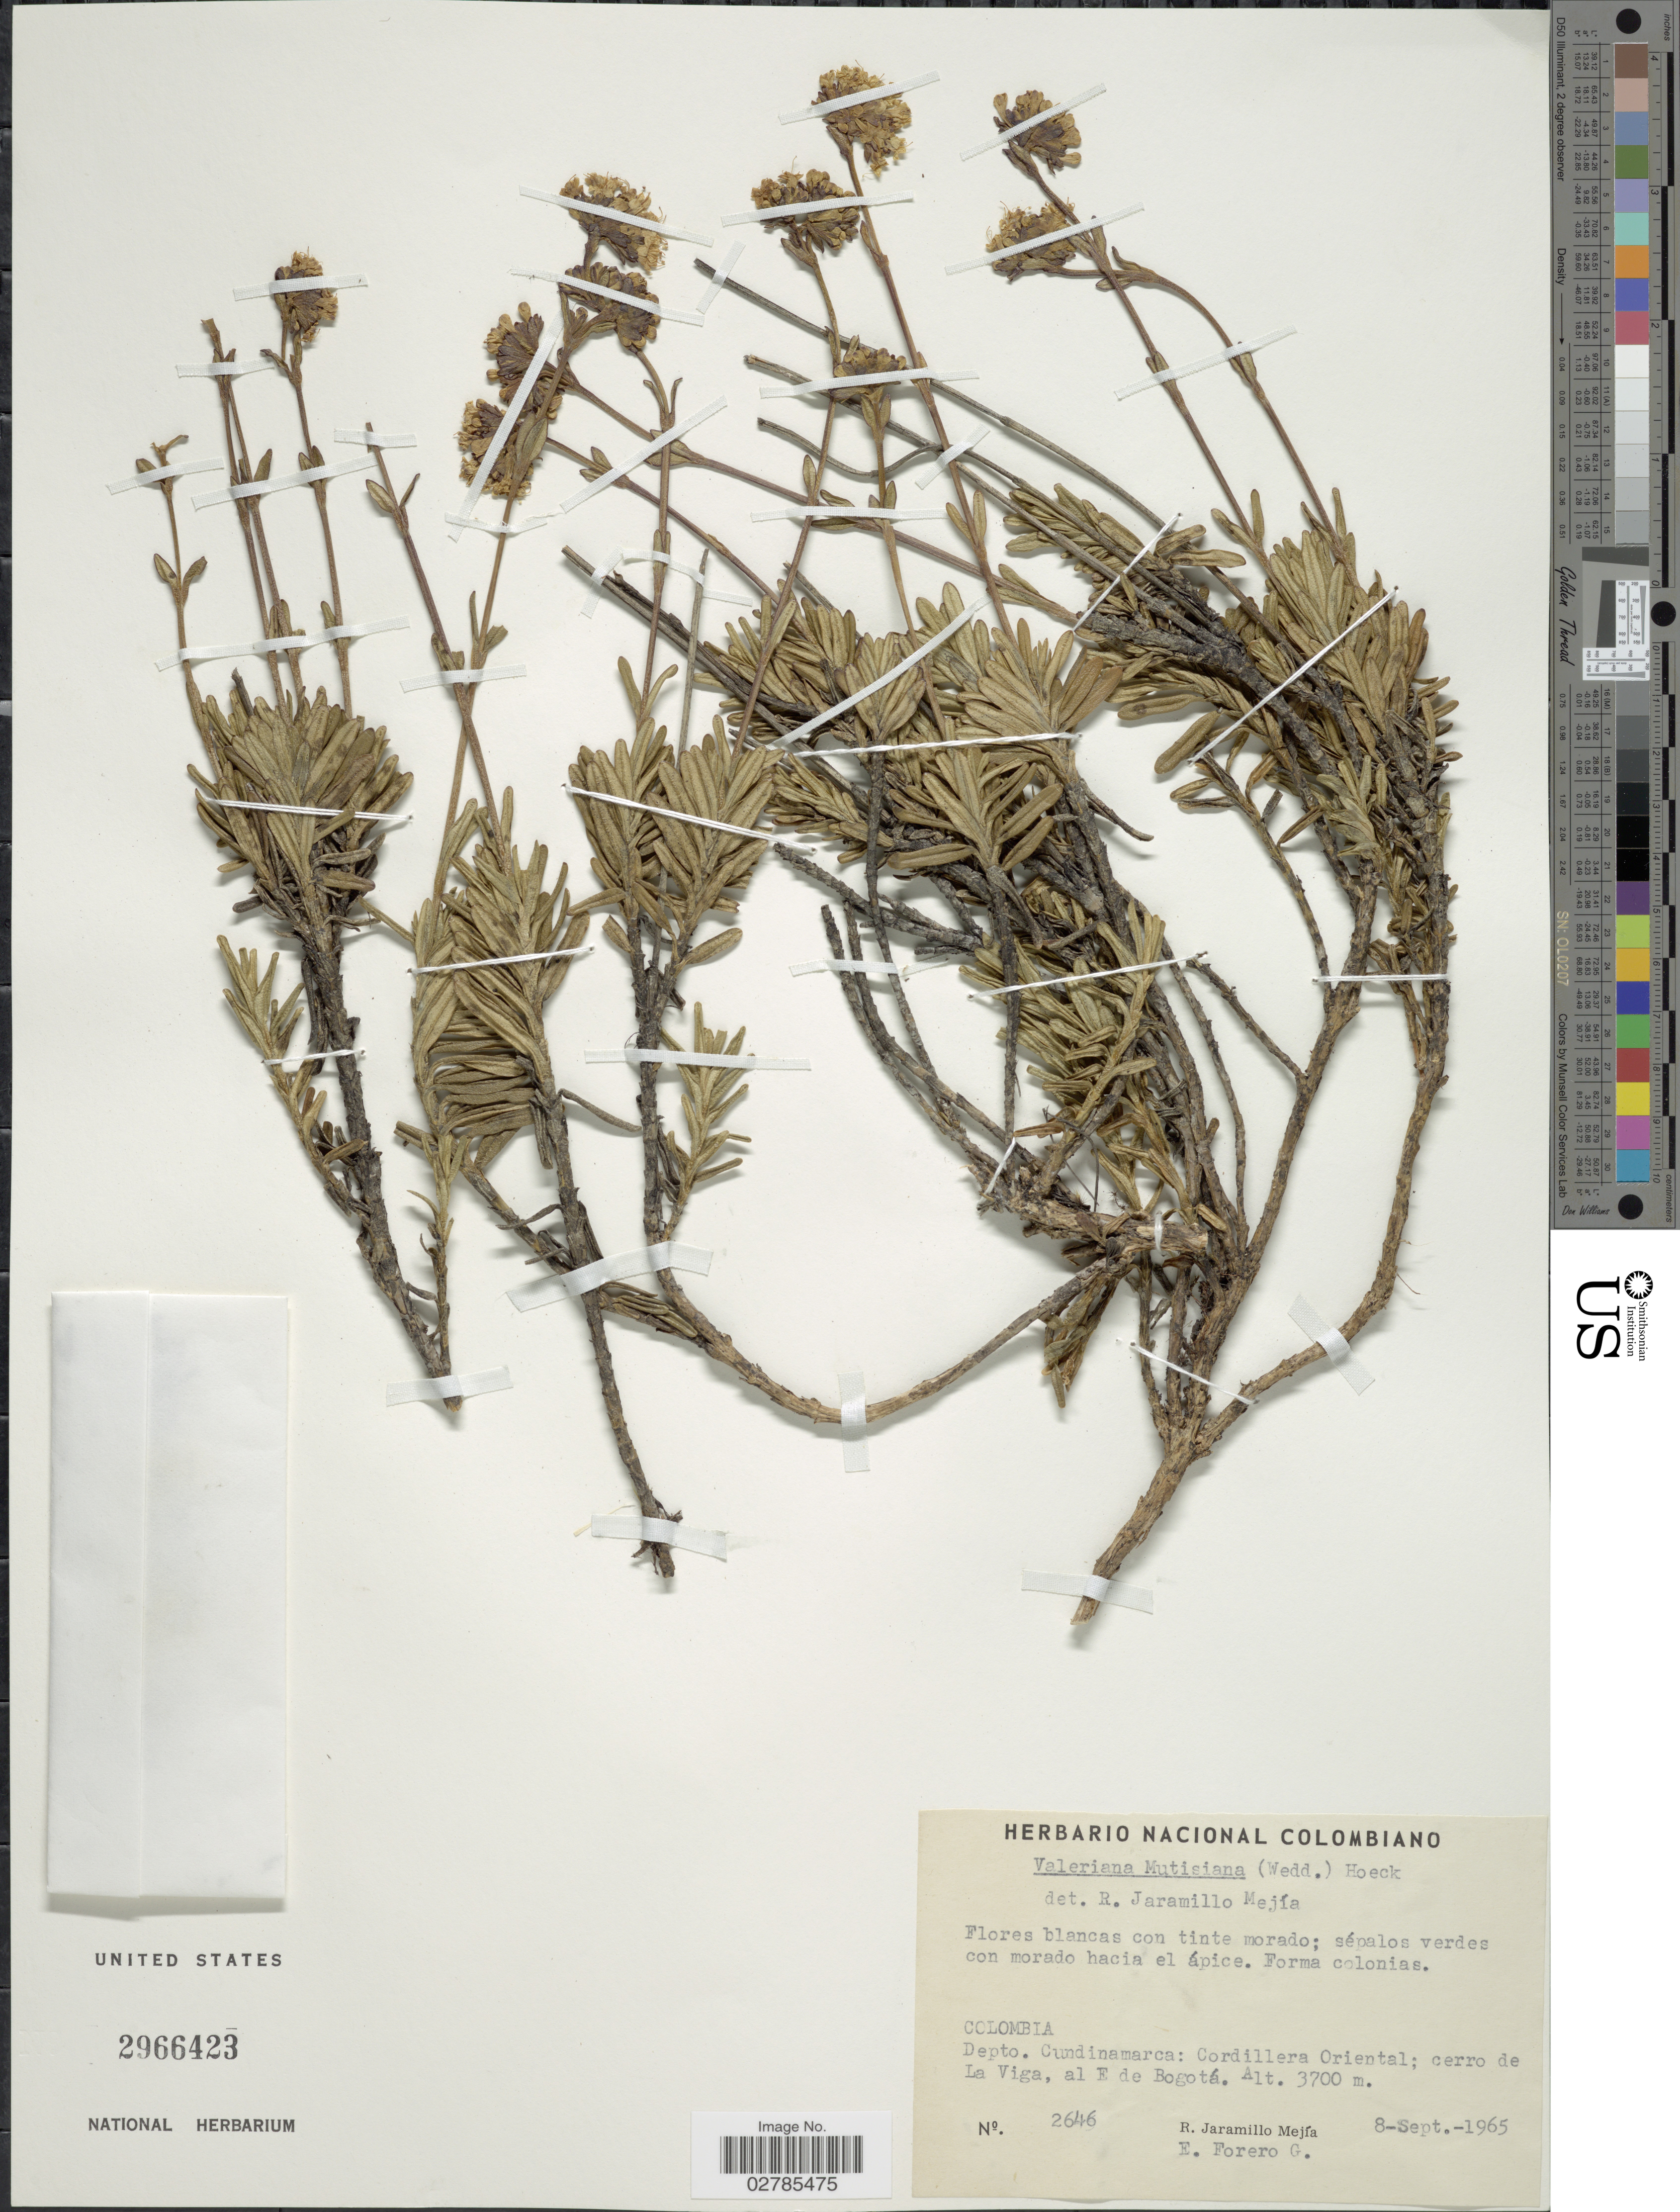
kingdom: Plantae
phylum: Tracheophyta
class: Magnoliopsida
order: Dipsacales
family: Caprifoliaceae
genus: Valeriana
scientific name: Valeriana triphylla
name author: Kunth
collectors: R. Jaramillo M. & E. Forero G.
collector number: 2646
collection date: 1965-09-08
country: Colombia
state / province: Cundinamarca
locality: Depto. Cundinamarca: Cordillera Oriental; cerro de La Viga, al E de Bogotá.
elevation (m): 3700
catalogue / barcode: US 2966426